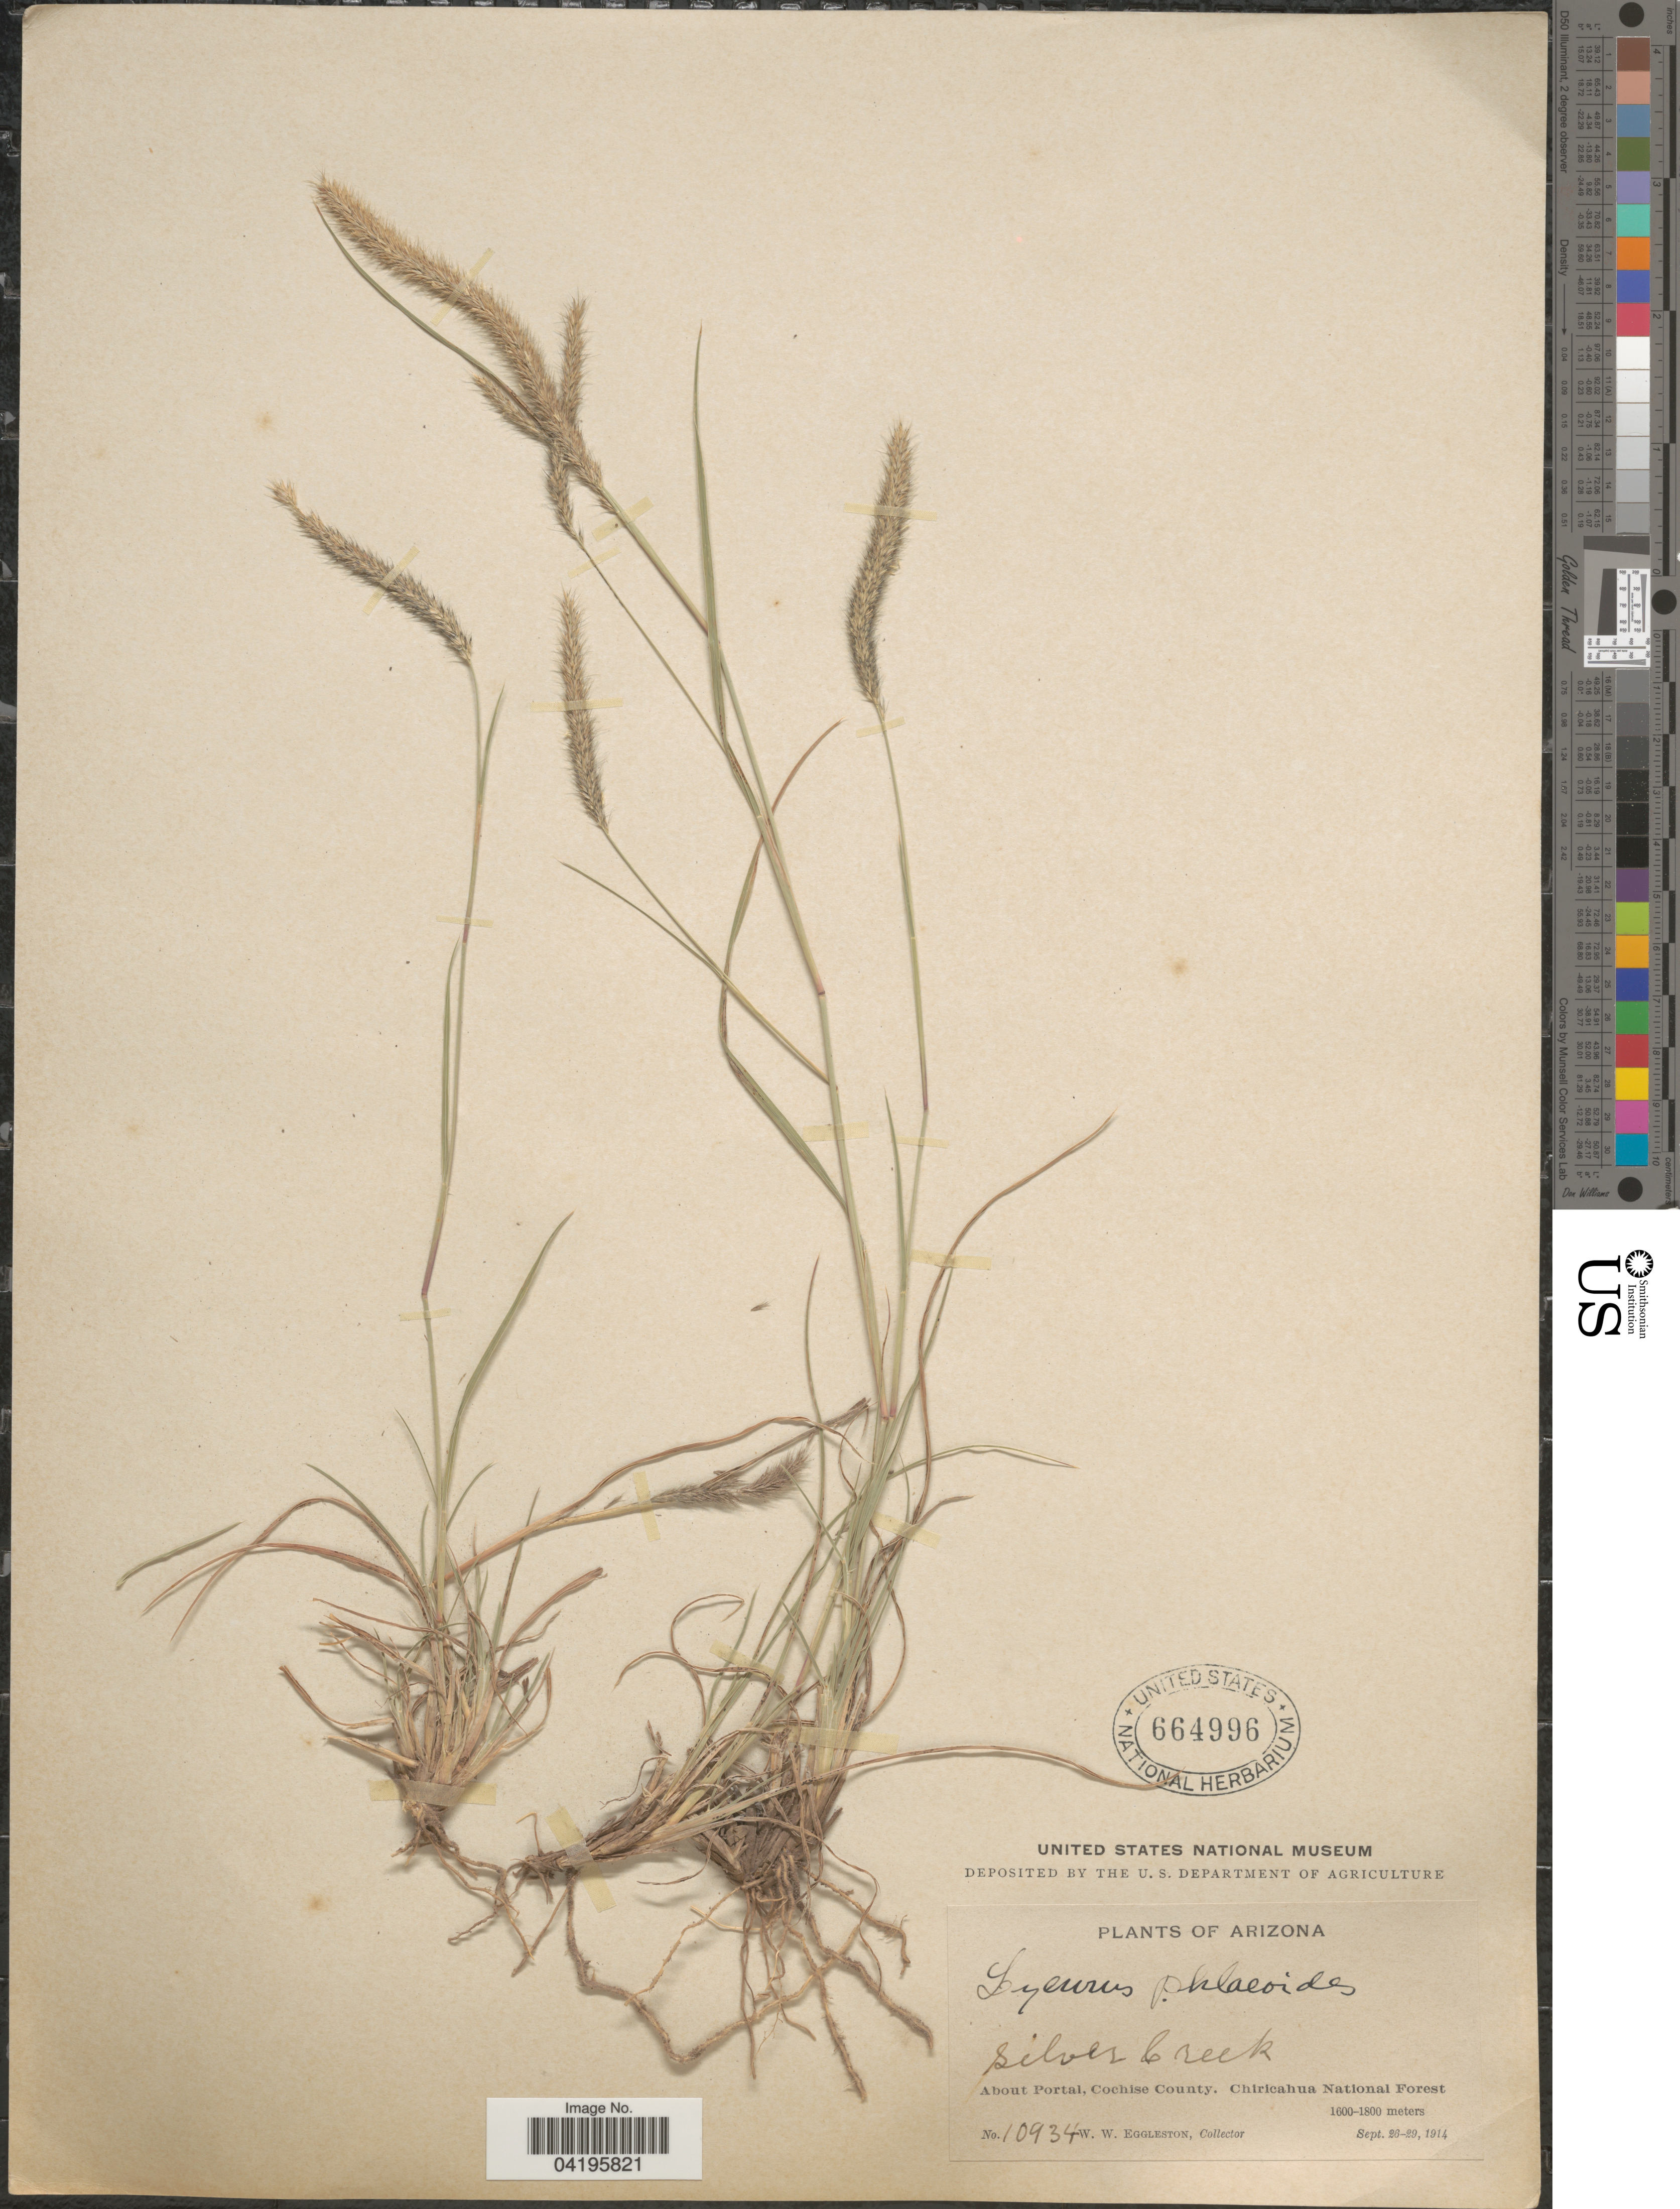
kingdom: Plantae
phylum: Tracheophyta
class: Liliopsida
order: Poales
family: Poaceae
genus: Muhlenbergia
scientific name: Muhlenbergia phleoides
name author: (Kunth) Columbus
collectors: W. W. Eggleston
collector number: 10934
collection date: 1914-09-26/1914-09-29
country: United States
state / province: Arizona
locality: Silver Creek. About Portal, Cochise County. Chiricahua National Forest.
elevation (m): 1600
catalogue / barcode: US 664996